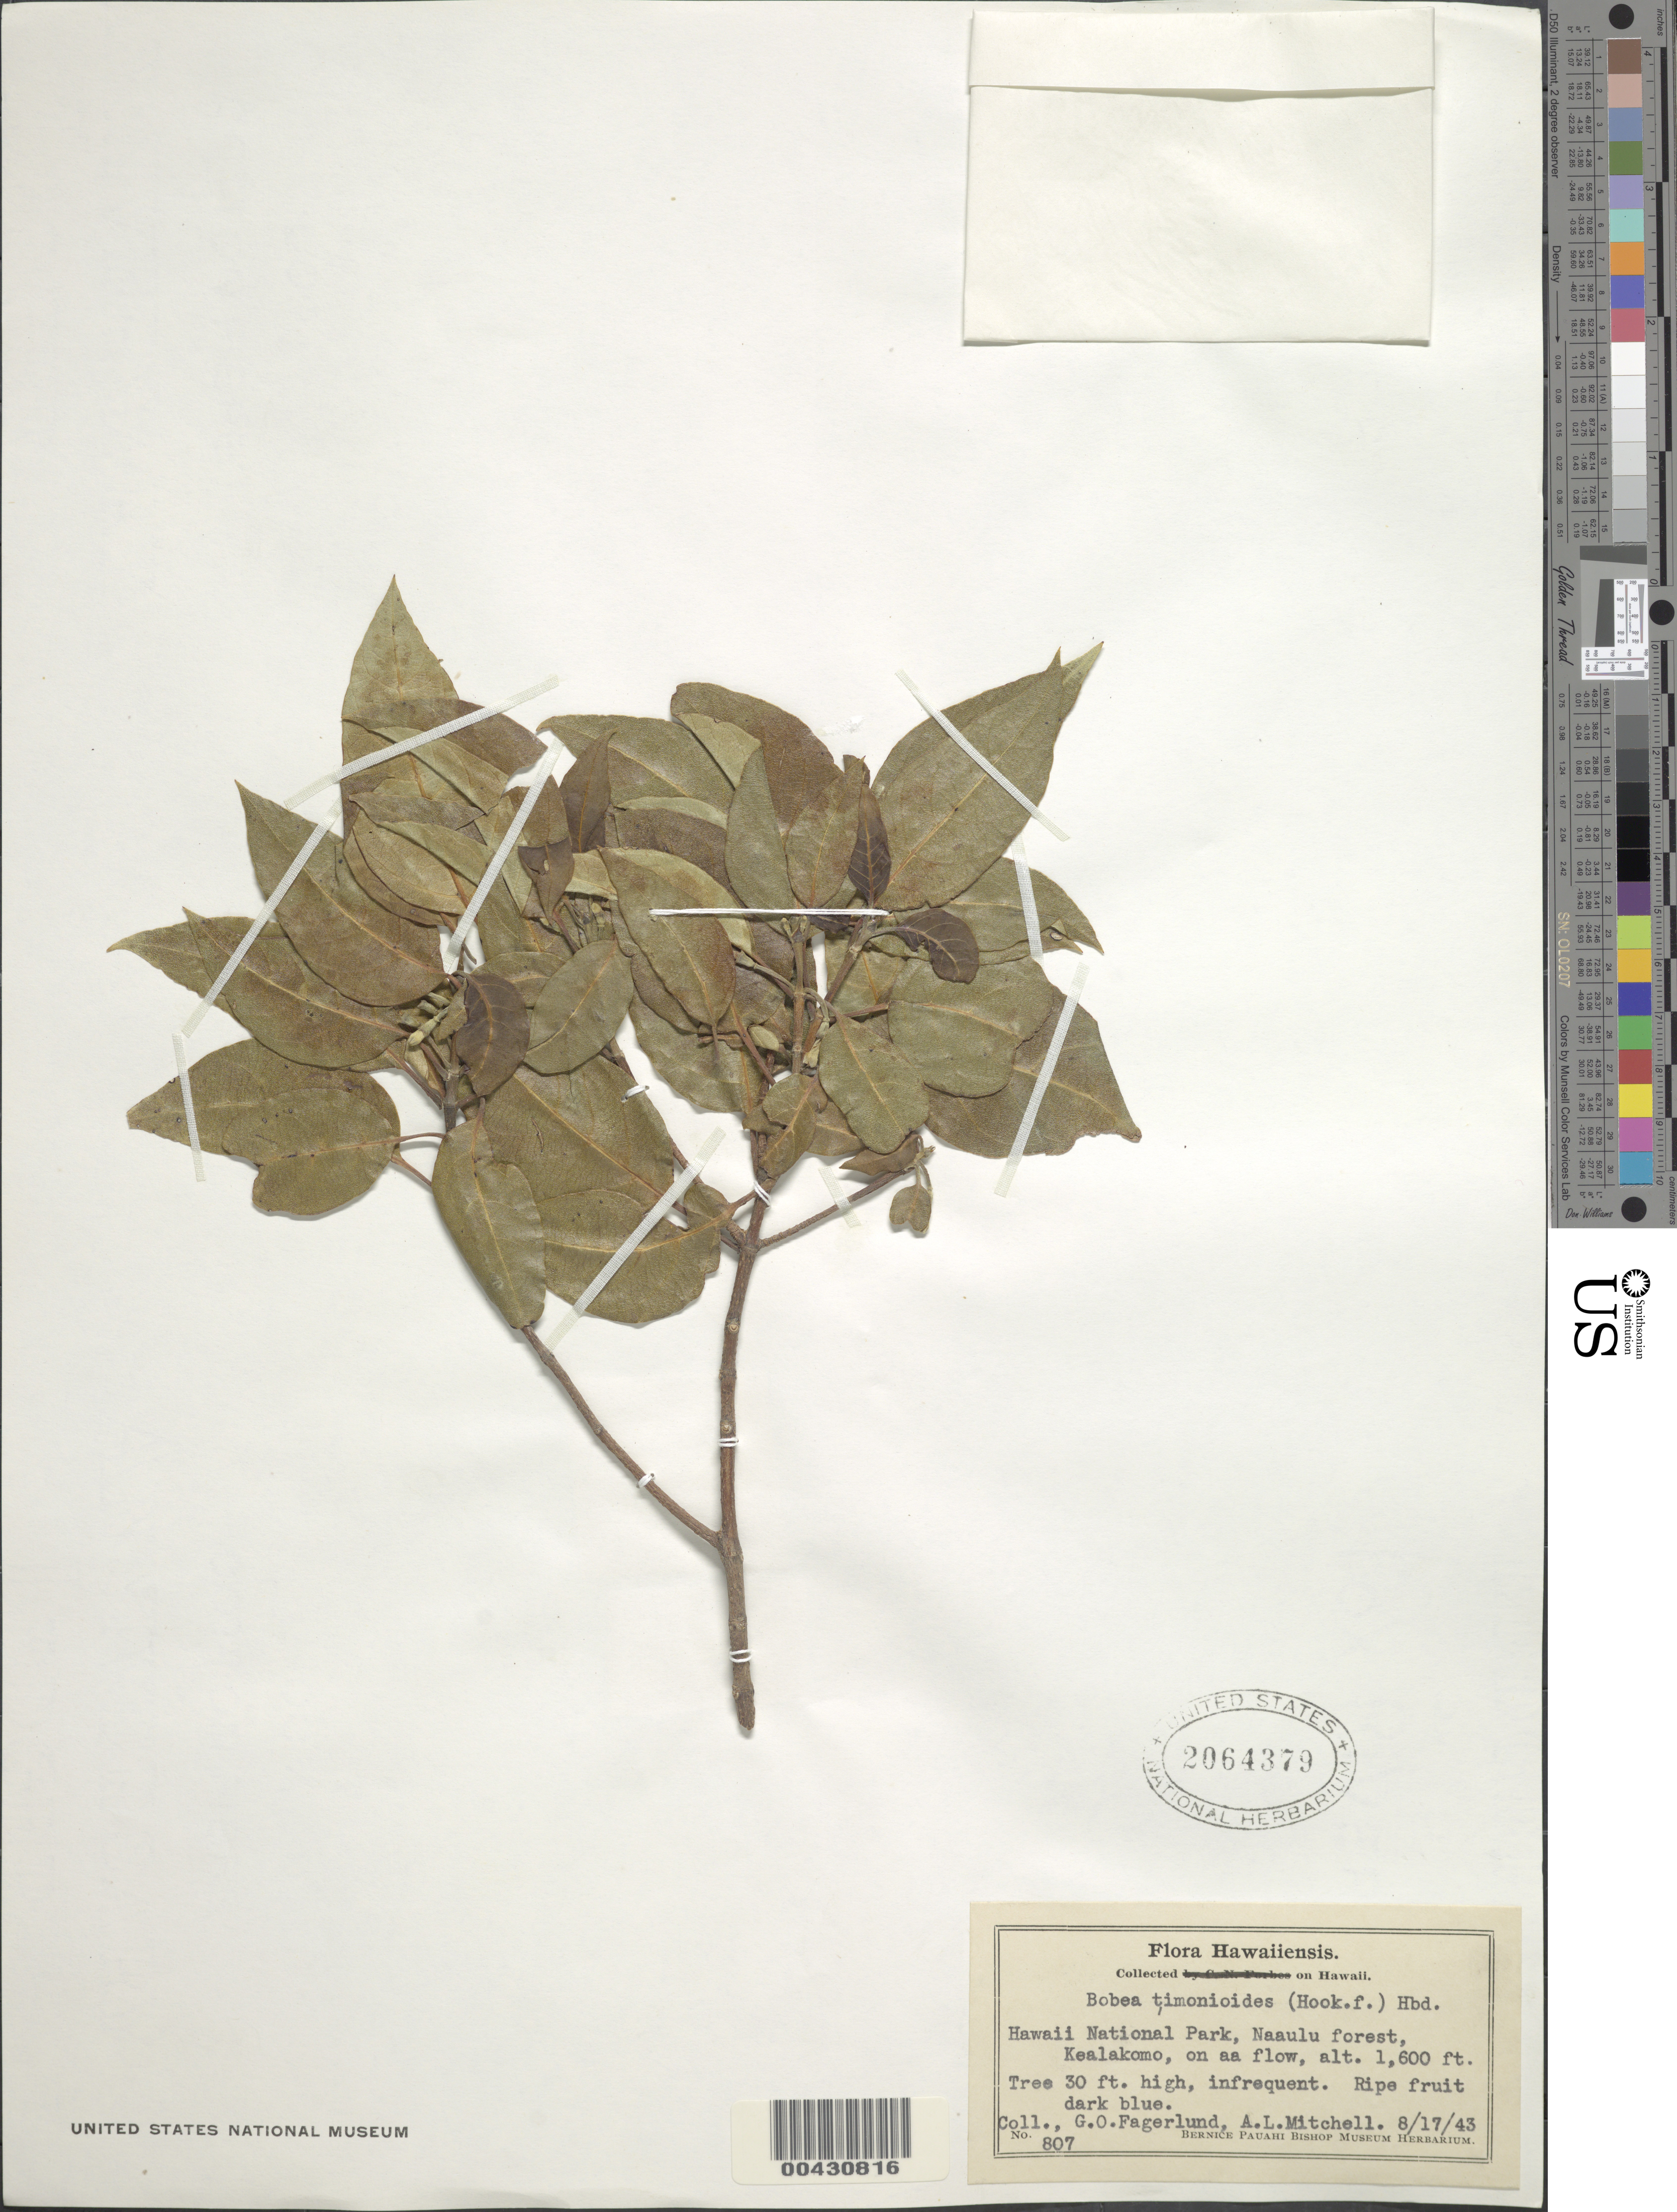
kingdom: Plantae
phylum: Tracheophyta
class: Magnoliopsida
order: Gentianales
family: Rubiaceae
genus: Bobea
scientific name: Bobea timonioides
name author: (Hook. f.) Hillebr.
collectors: G. Fagerlund & A. Mitchell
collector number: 807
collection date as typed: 17 Aug 1943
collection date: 1943-08-17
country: United States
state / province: Hawaii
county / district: Hawaii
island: Hawaii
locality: Hawaii National Park, Naaulu Forest, Kealakomo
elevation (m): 488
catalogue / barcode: US 2064379